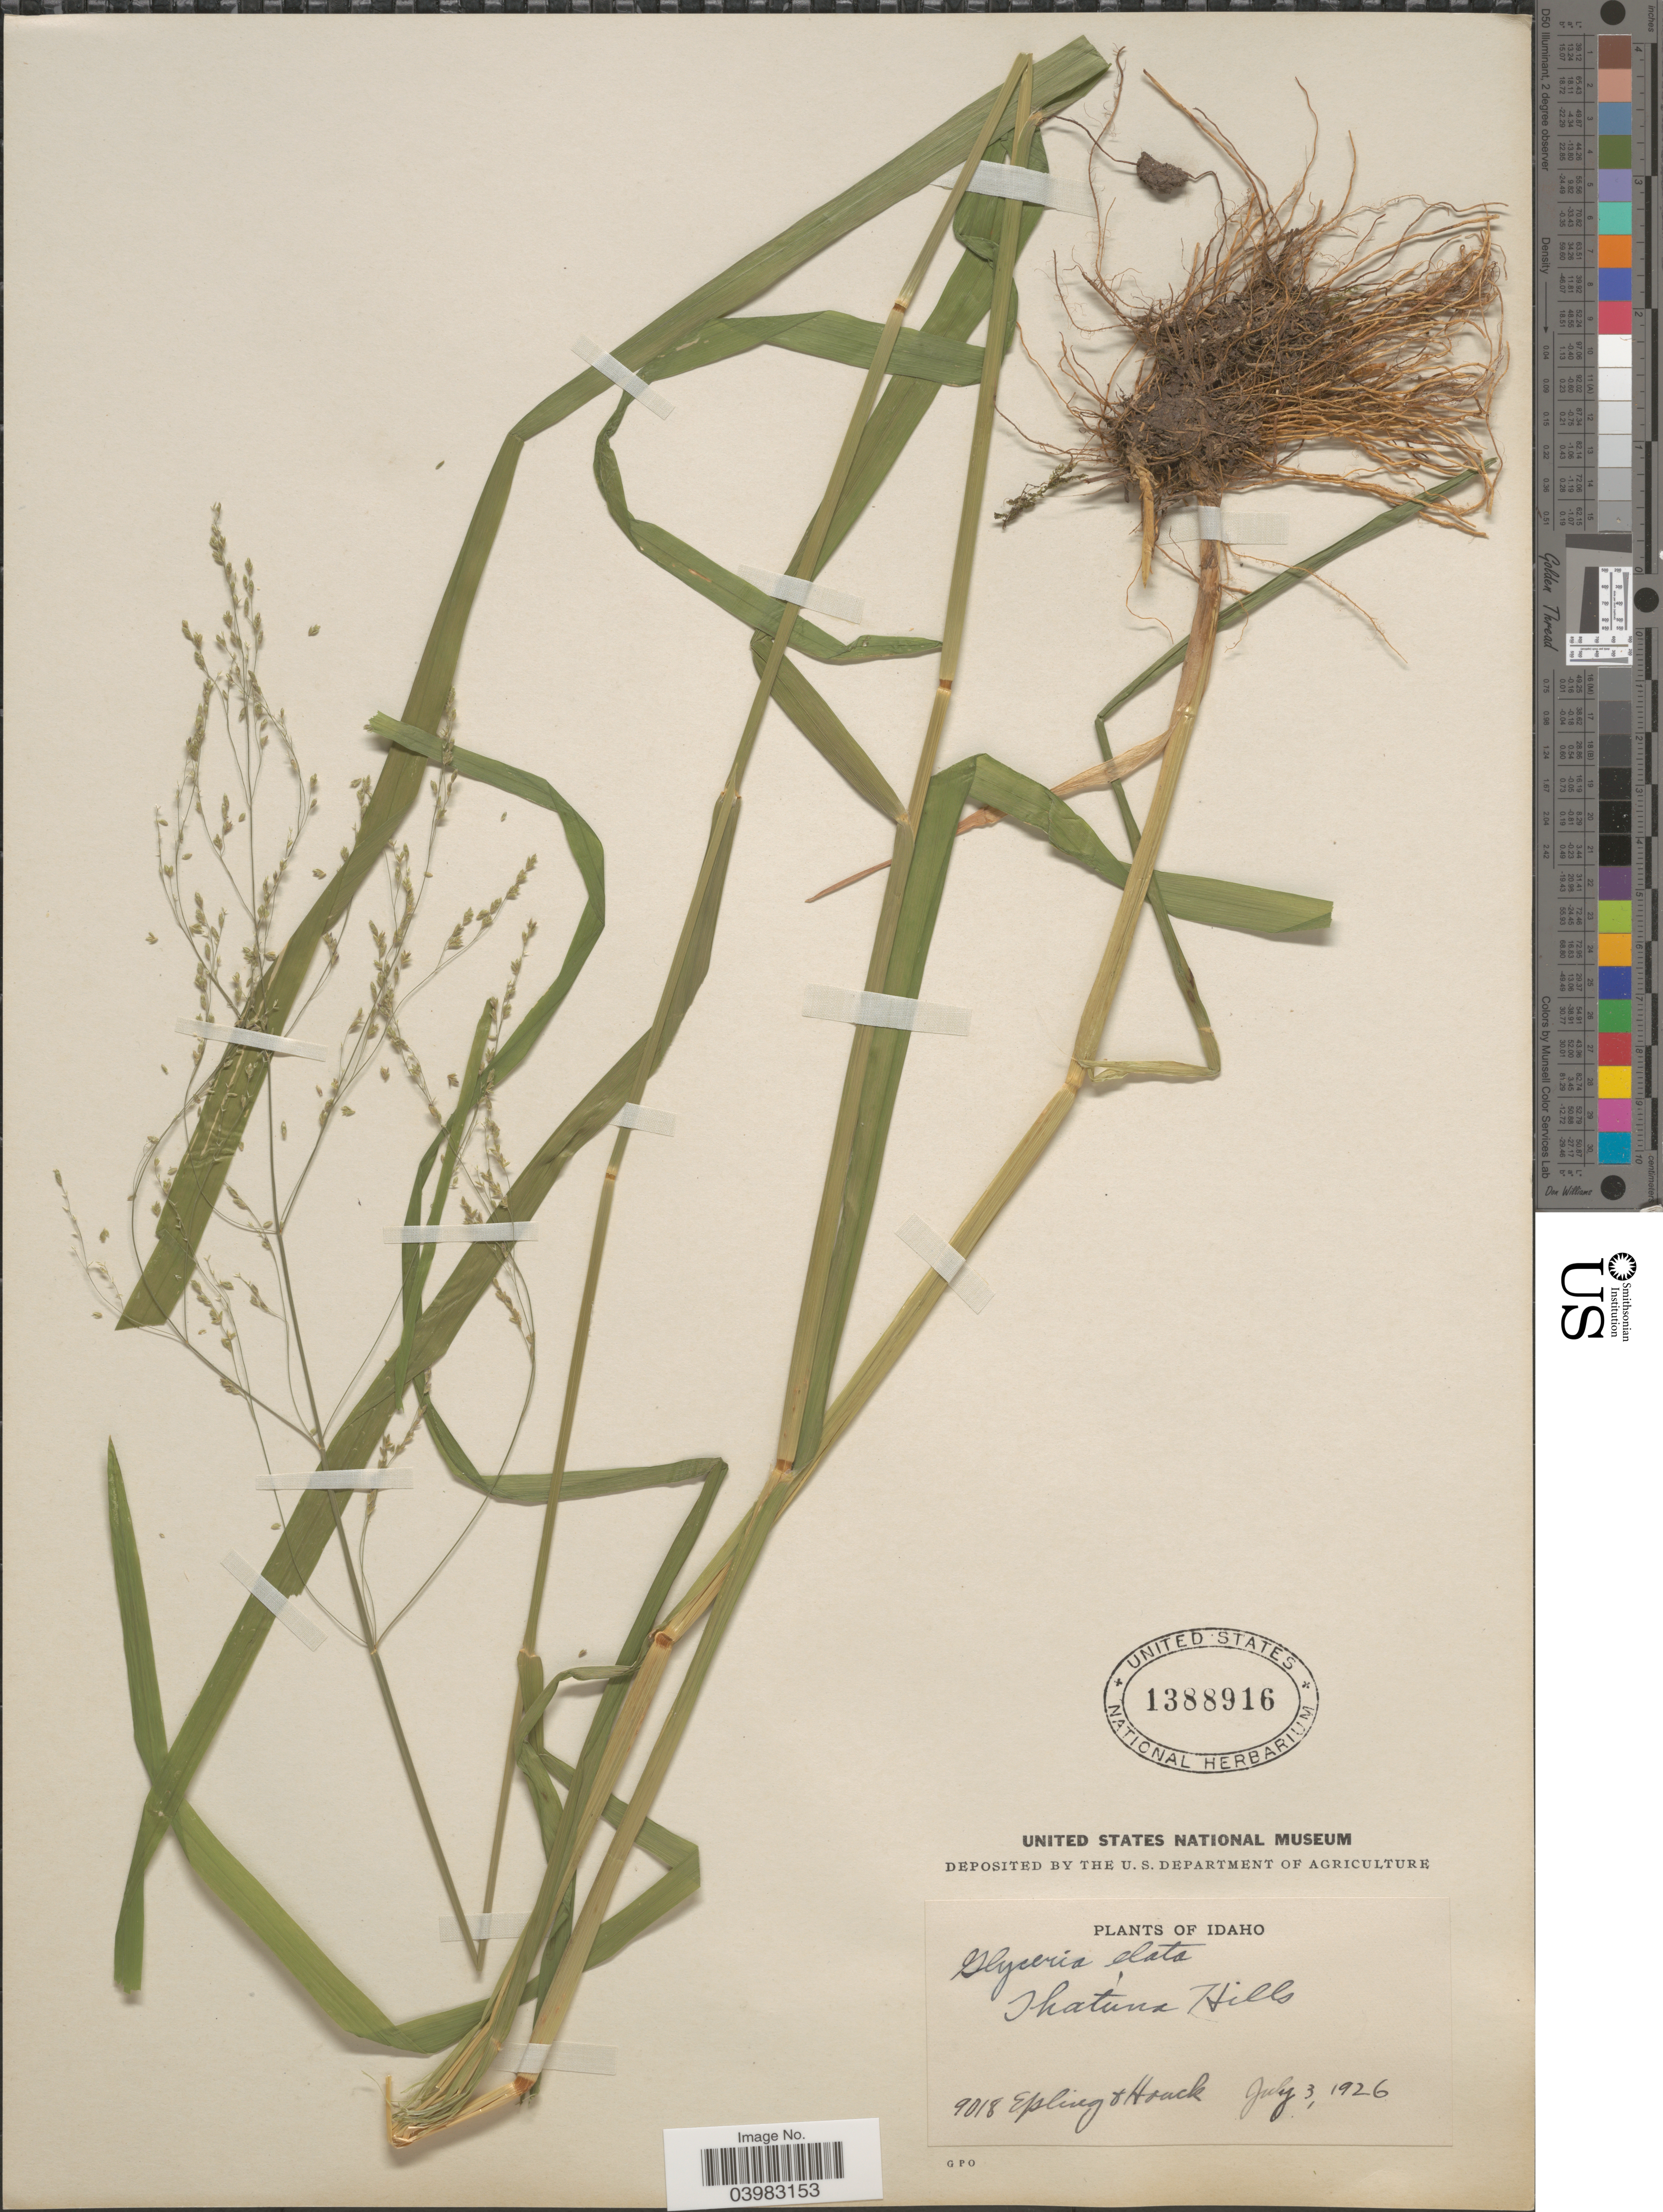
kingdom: Plantae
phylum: Tracheophyta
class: Liliopsida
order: Poales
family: Poaceae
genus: Glyceria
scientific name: Glyceria elata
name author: (Nash) M.E. Jones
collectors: -- Epling & -- Hauck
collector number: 9018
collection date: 1926-07-03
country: United States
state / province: Idaho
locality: Thatuna Hills.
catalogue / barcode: US 1388916